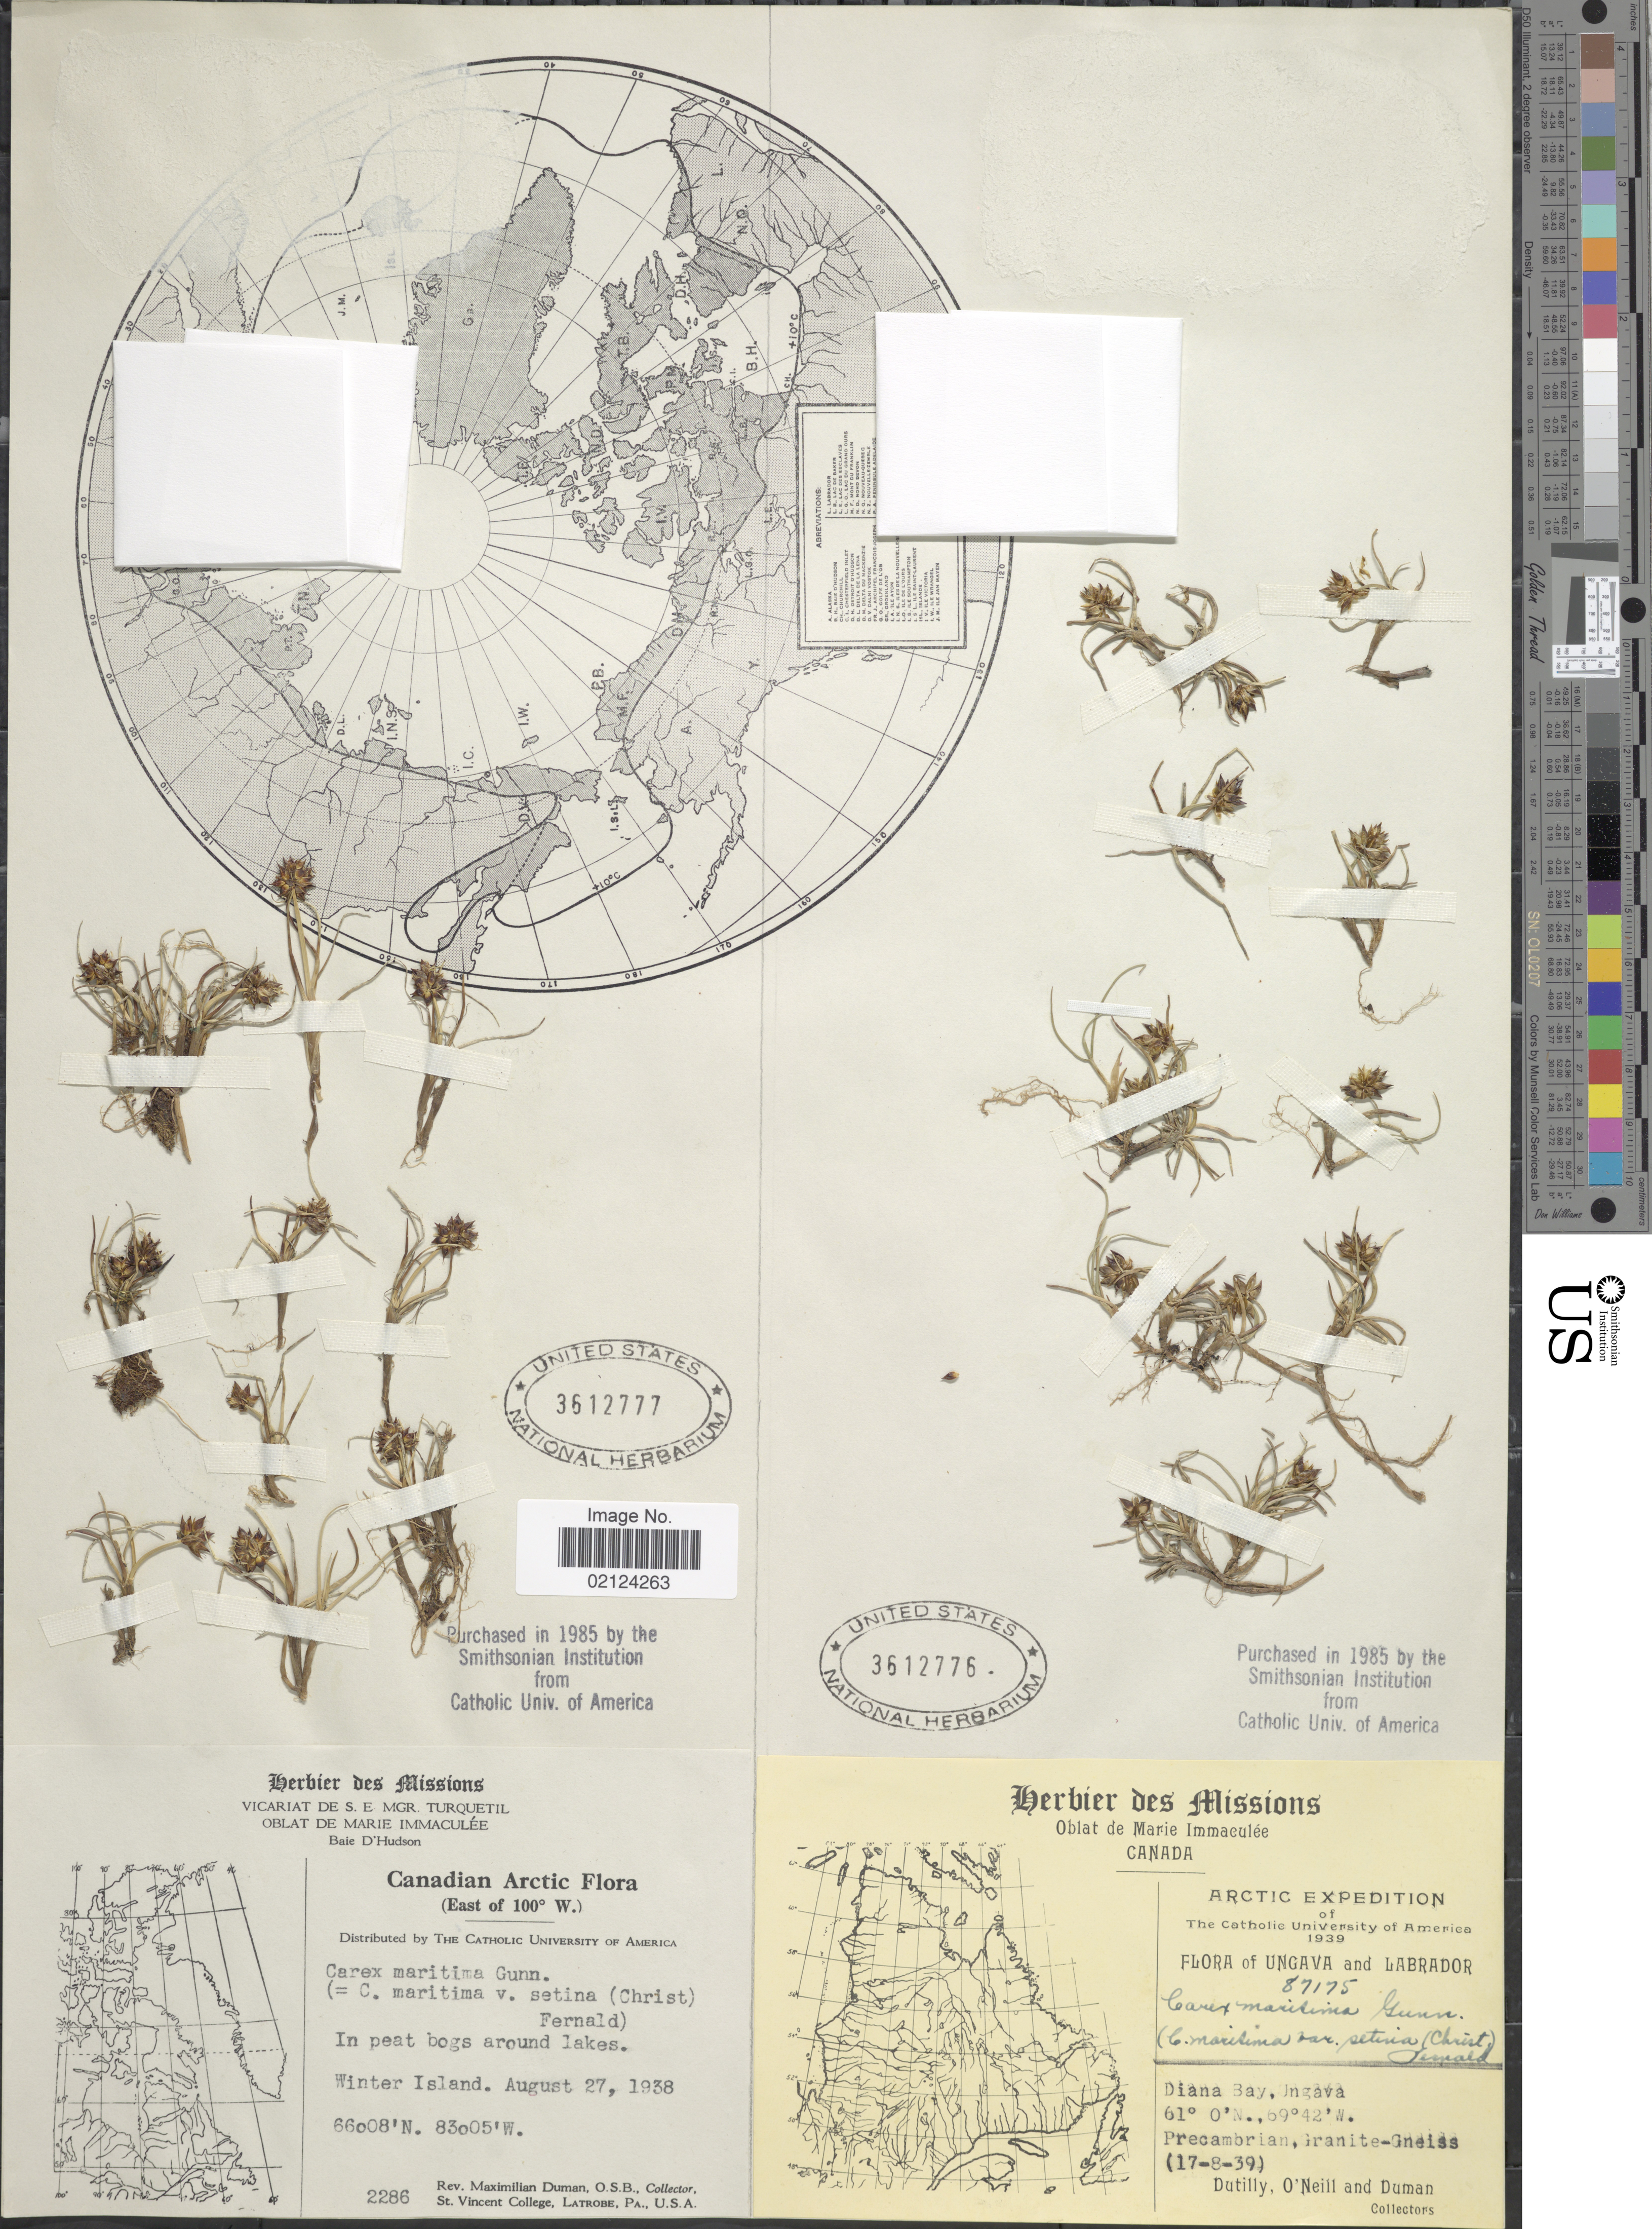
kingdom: Plantae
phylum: Tracheophyta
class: Liliopsida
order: Poales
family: Cyperaceae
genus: Carex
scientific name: Carex maritima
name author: Gunnerus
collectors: -. Dutilly, O' Neill & -. Duman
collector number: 87175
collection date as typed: Transcribed d/m/y: 17/8/39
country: Canada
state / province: Quebec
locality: Arctic, Ungava and Labrador, Diana Bay, Ungava, Precambrian, Granite-Gneiss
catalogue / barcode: US 3612776-2